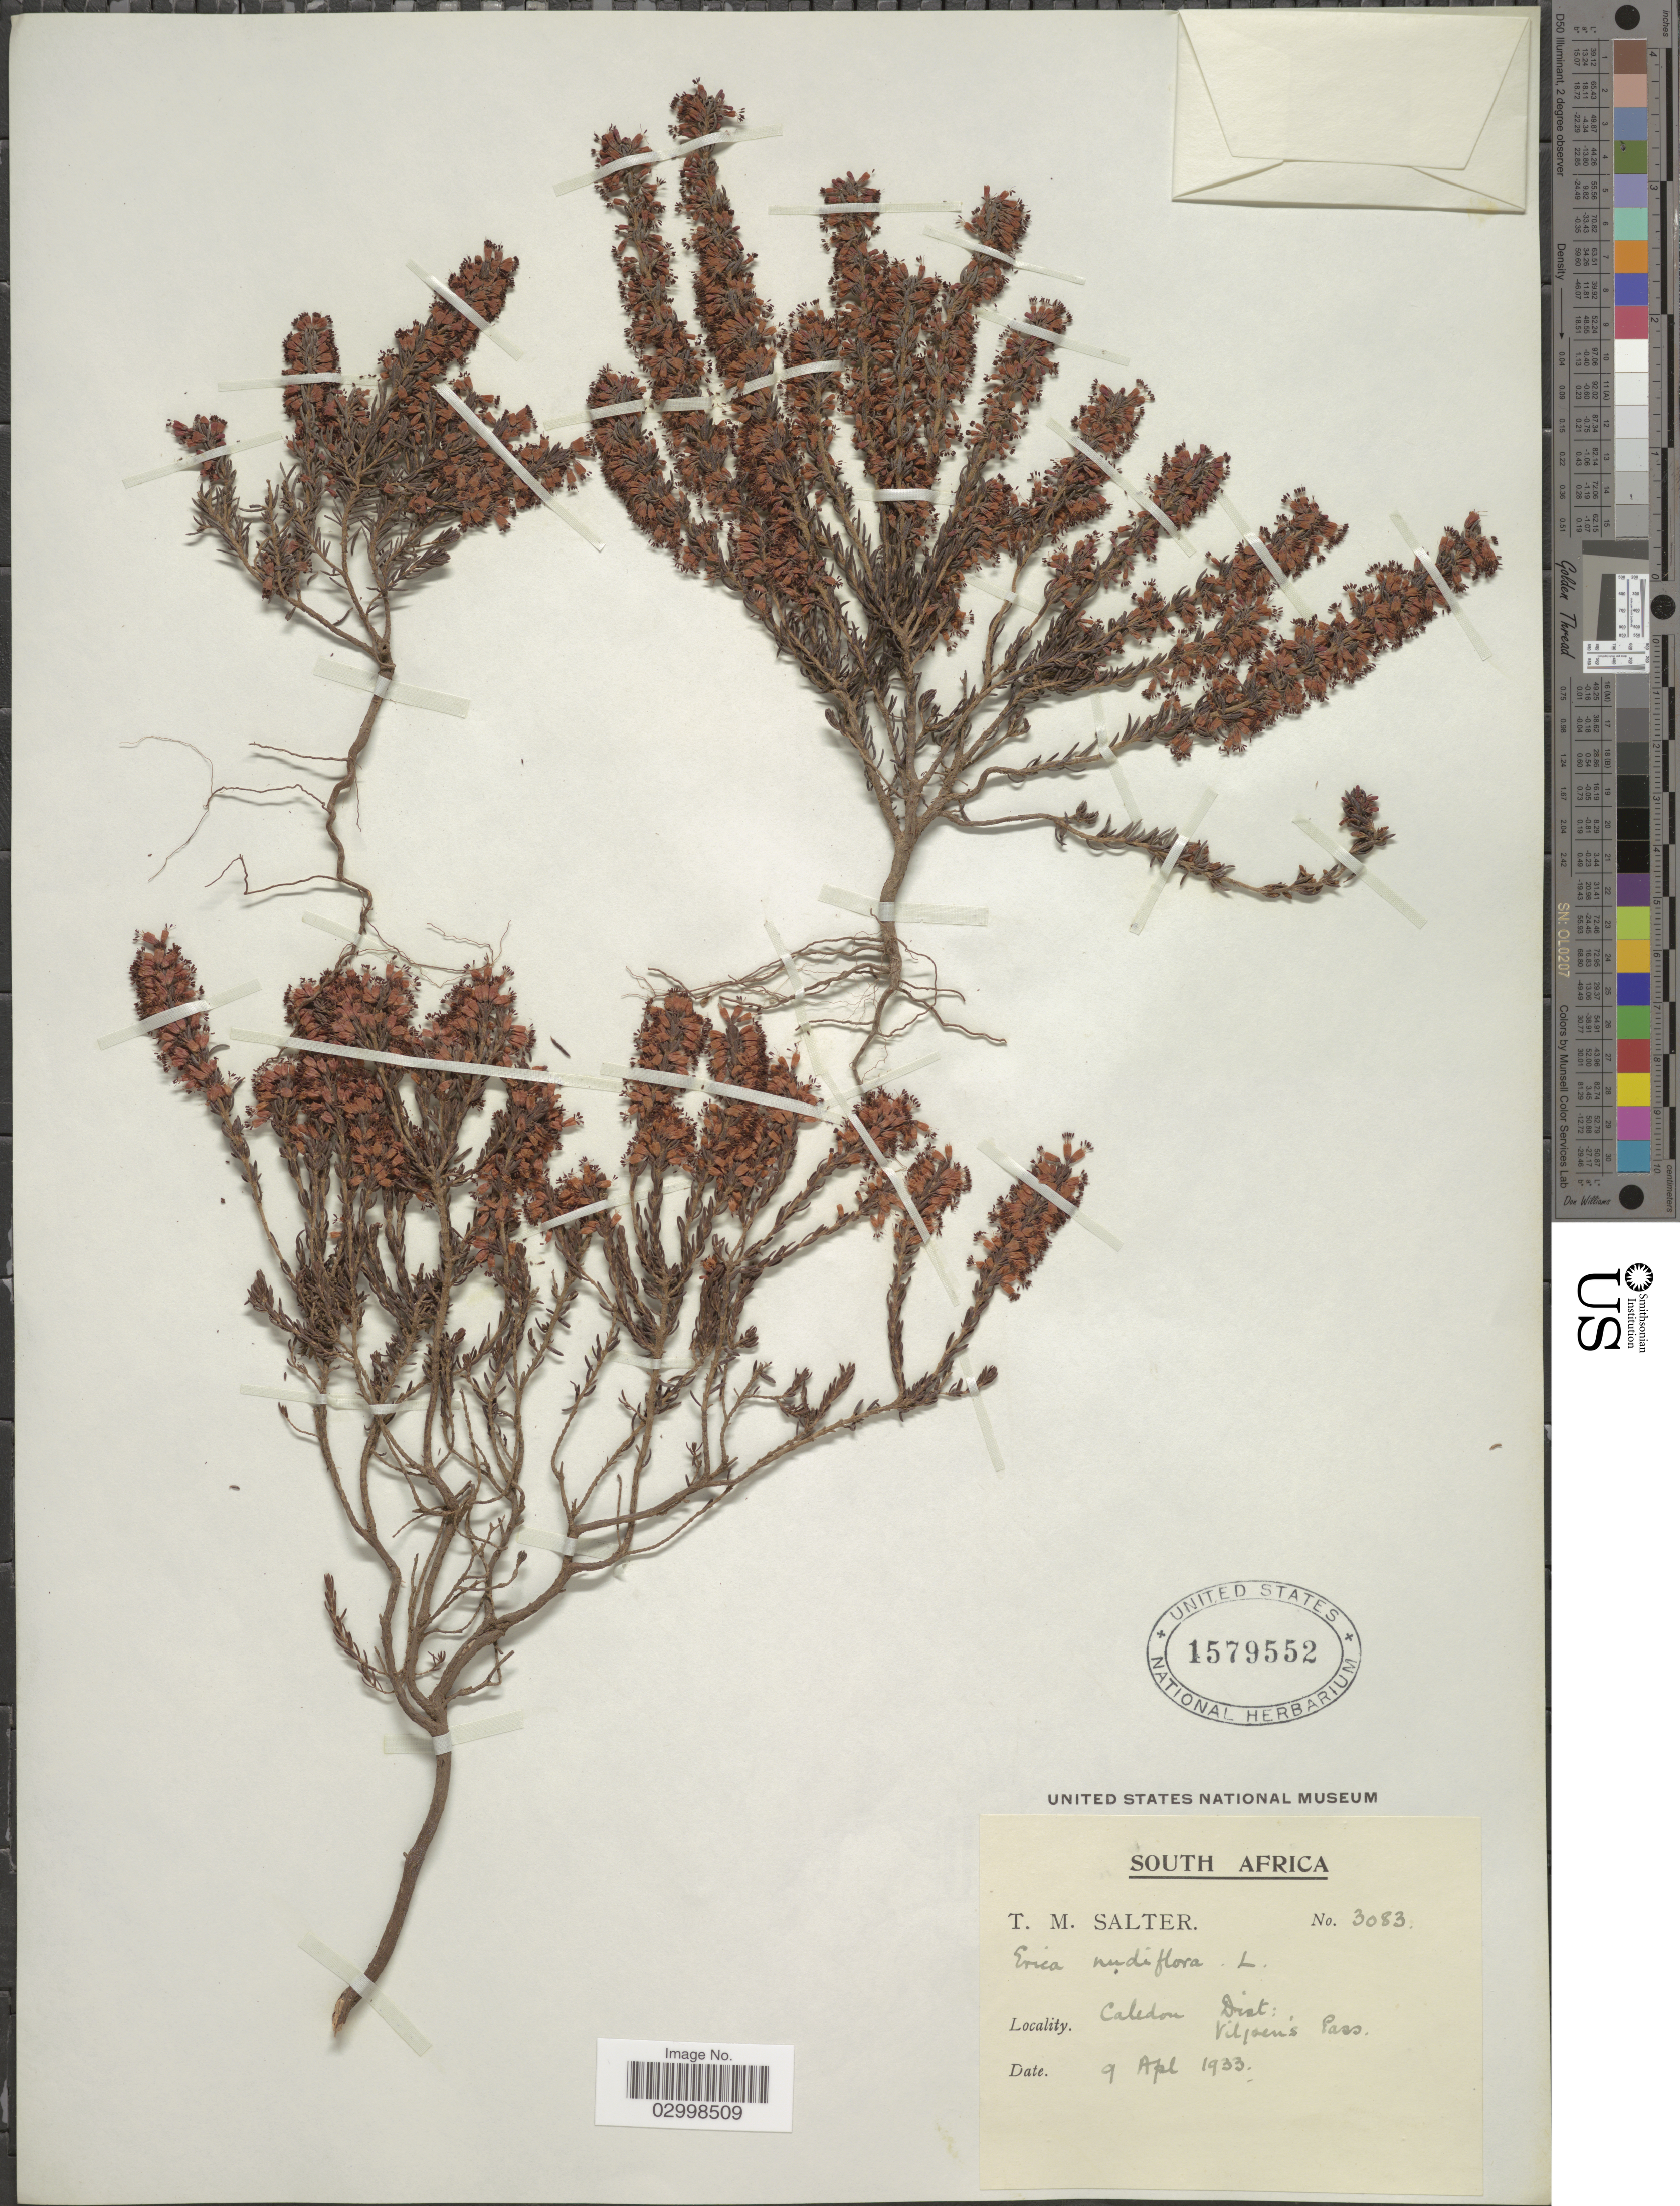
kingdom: Plantae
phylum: Tracheophyta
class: Magnoliopsida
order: Ericales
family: Ericaceae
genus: Erica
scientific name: Erica nudiflora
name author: L.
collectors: T. Salter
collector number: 3083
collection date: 1933-04-09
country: South Africa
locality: Caledon Dist: Viljoen's Pass.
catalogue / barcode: US 1579552